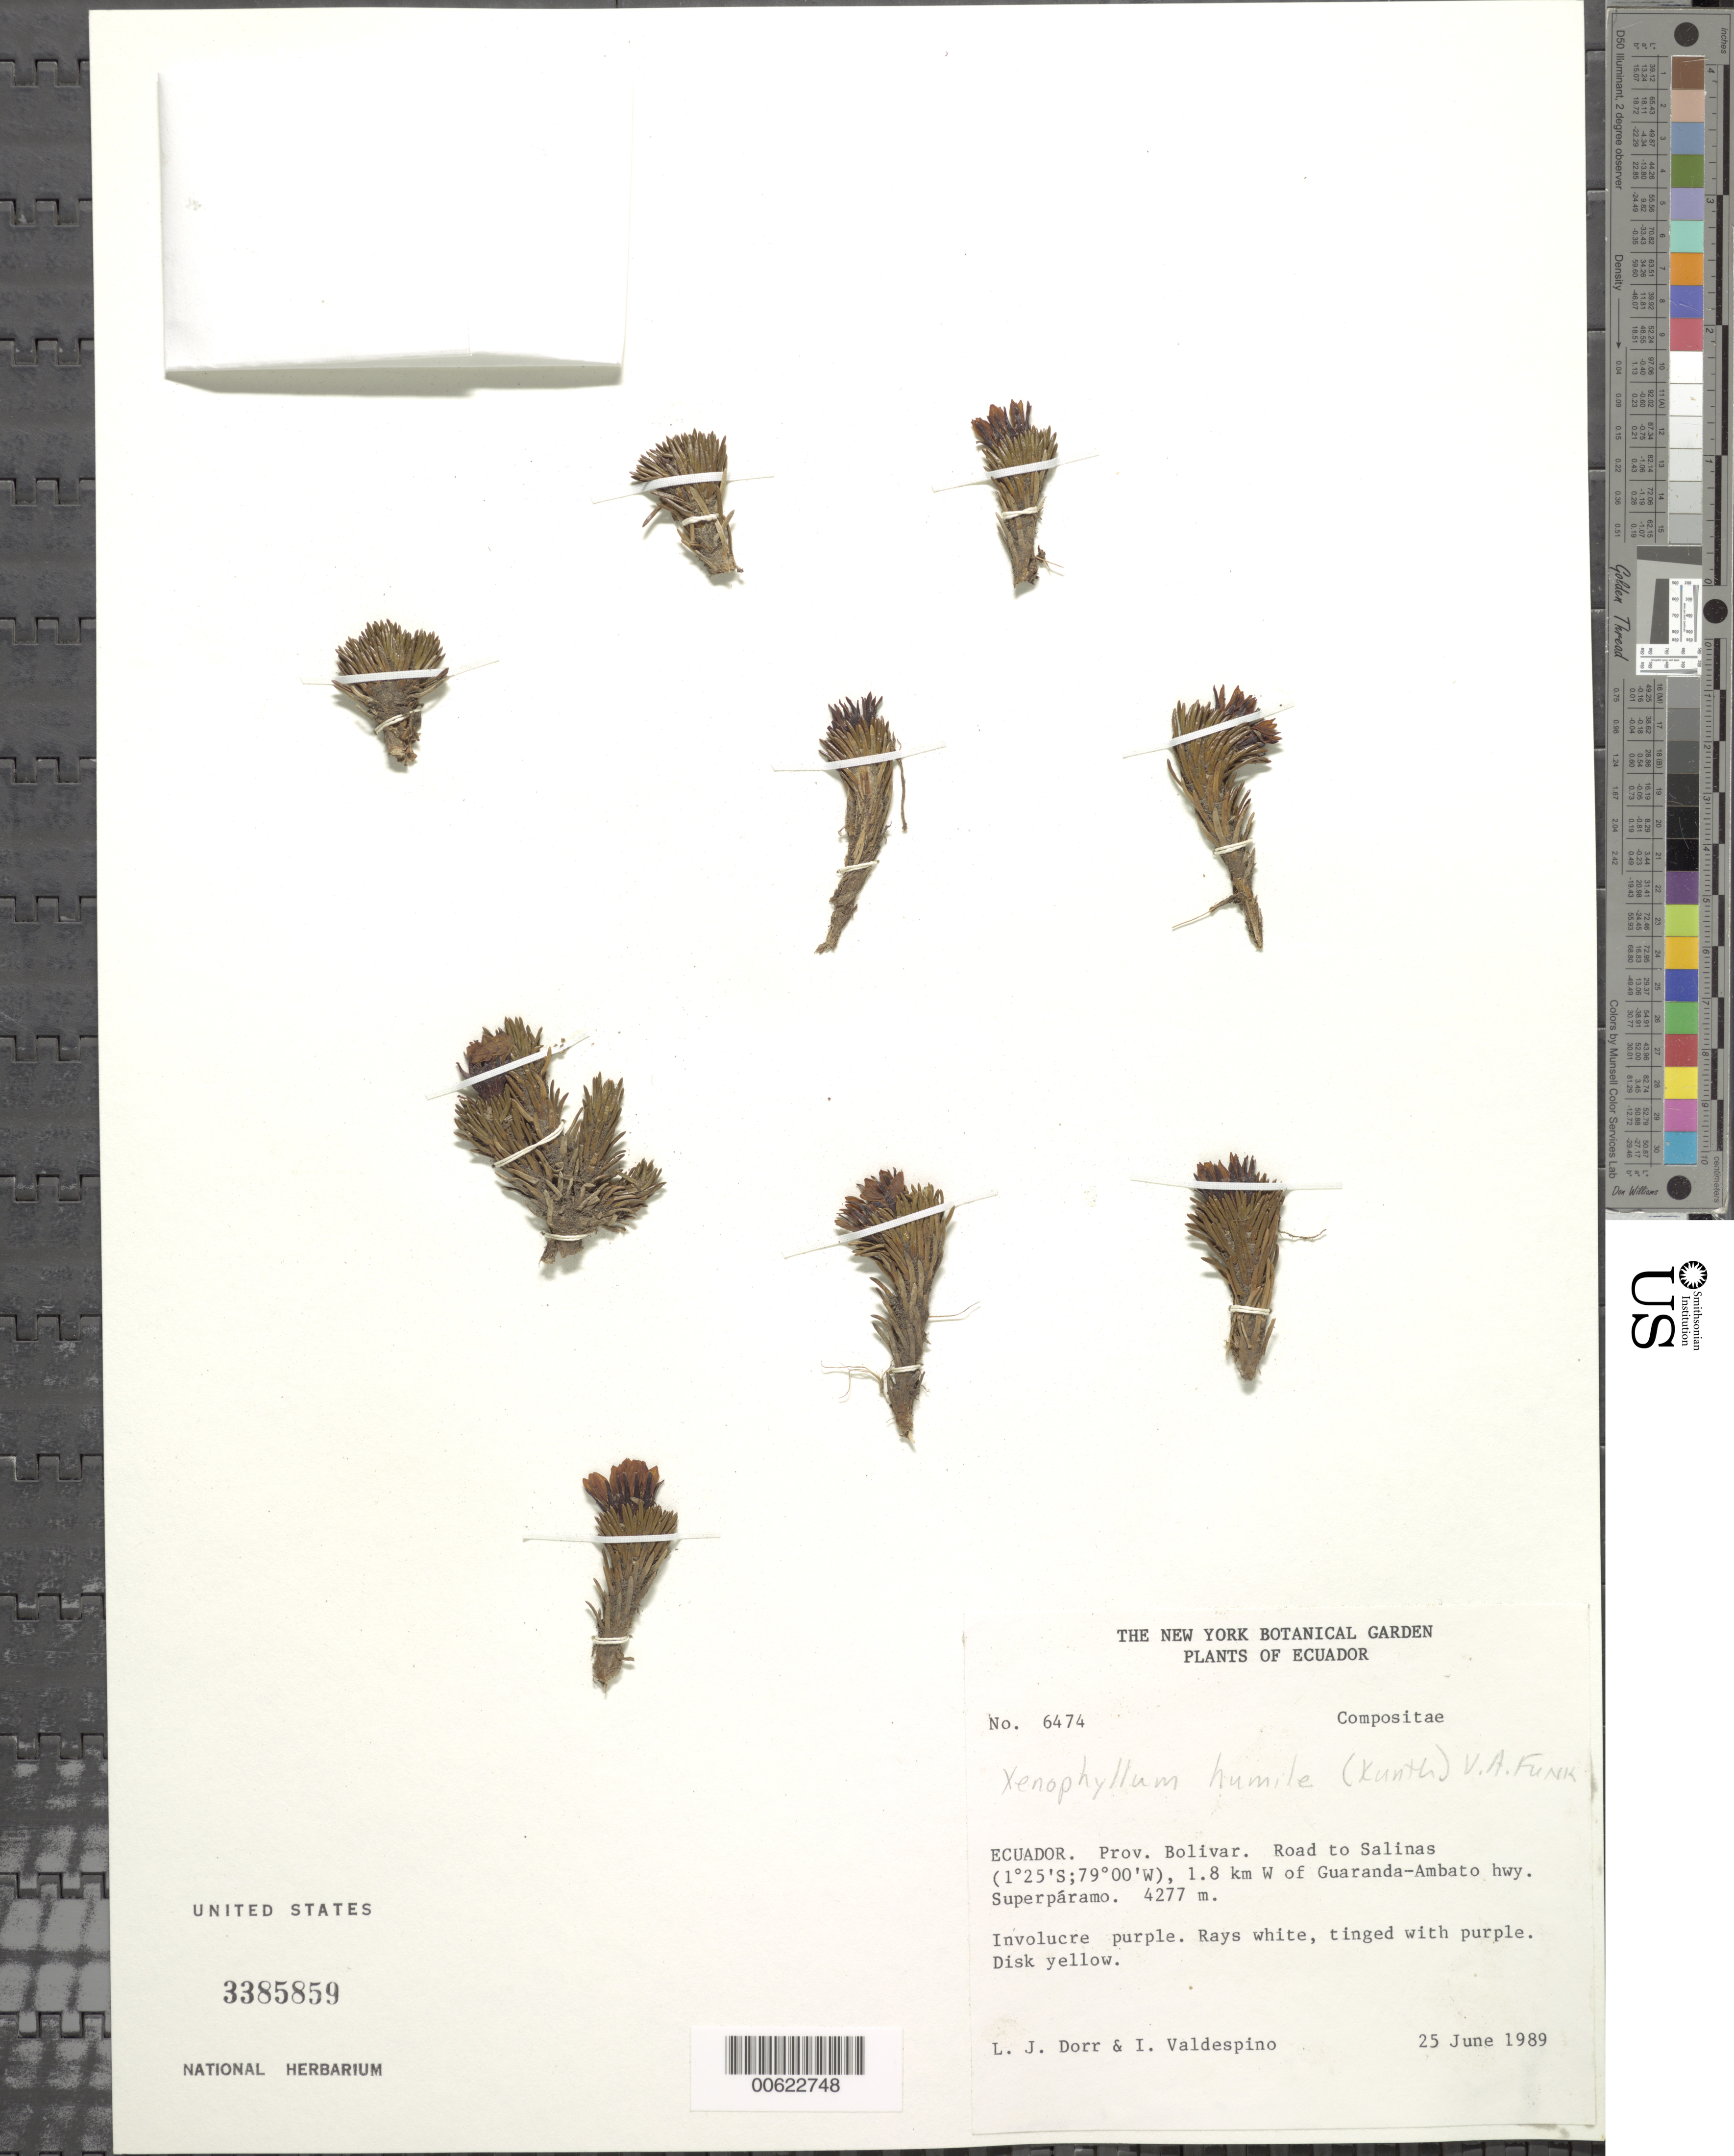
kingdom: Plantae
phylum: Tracheophyta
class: Magnoliopsida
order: Asterales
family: Asteraceae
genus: Xenophyllum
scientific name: Xenophyllum funkianum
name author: J. Calvo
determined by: Calvo, Joel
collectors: L. J. Dorr & I. A. Valdespino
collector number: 6474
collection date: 1989-06-25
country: Ecuador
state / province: Bolívar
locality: Road to Salinas, Guaranda-Ambato hwy., 1.8 km W of; Superparamo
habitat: Superparamo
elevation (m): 4277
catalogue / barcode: US 3385859